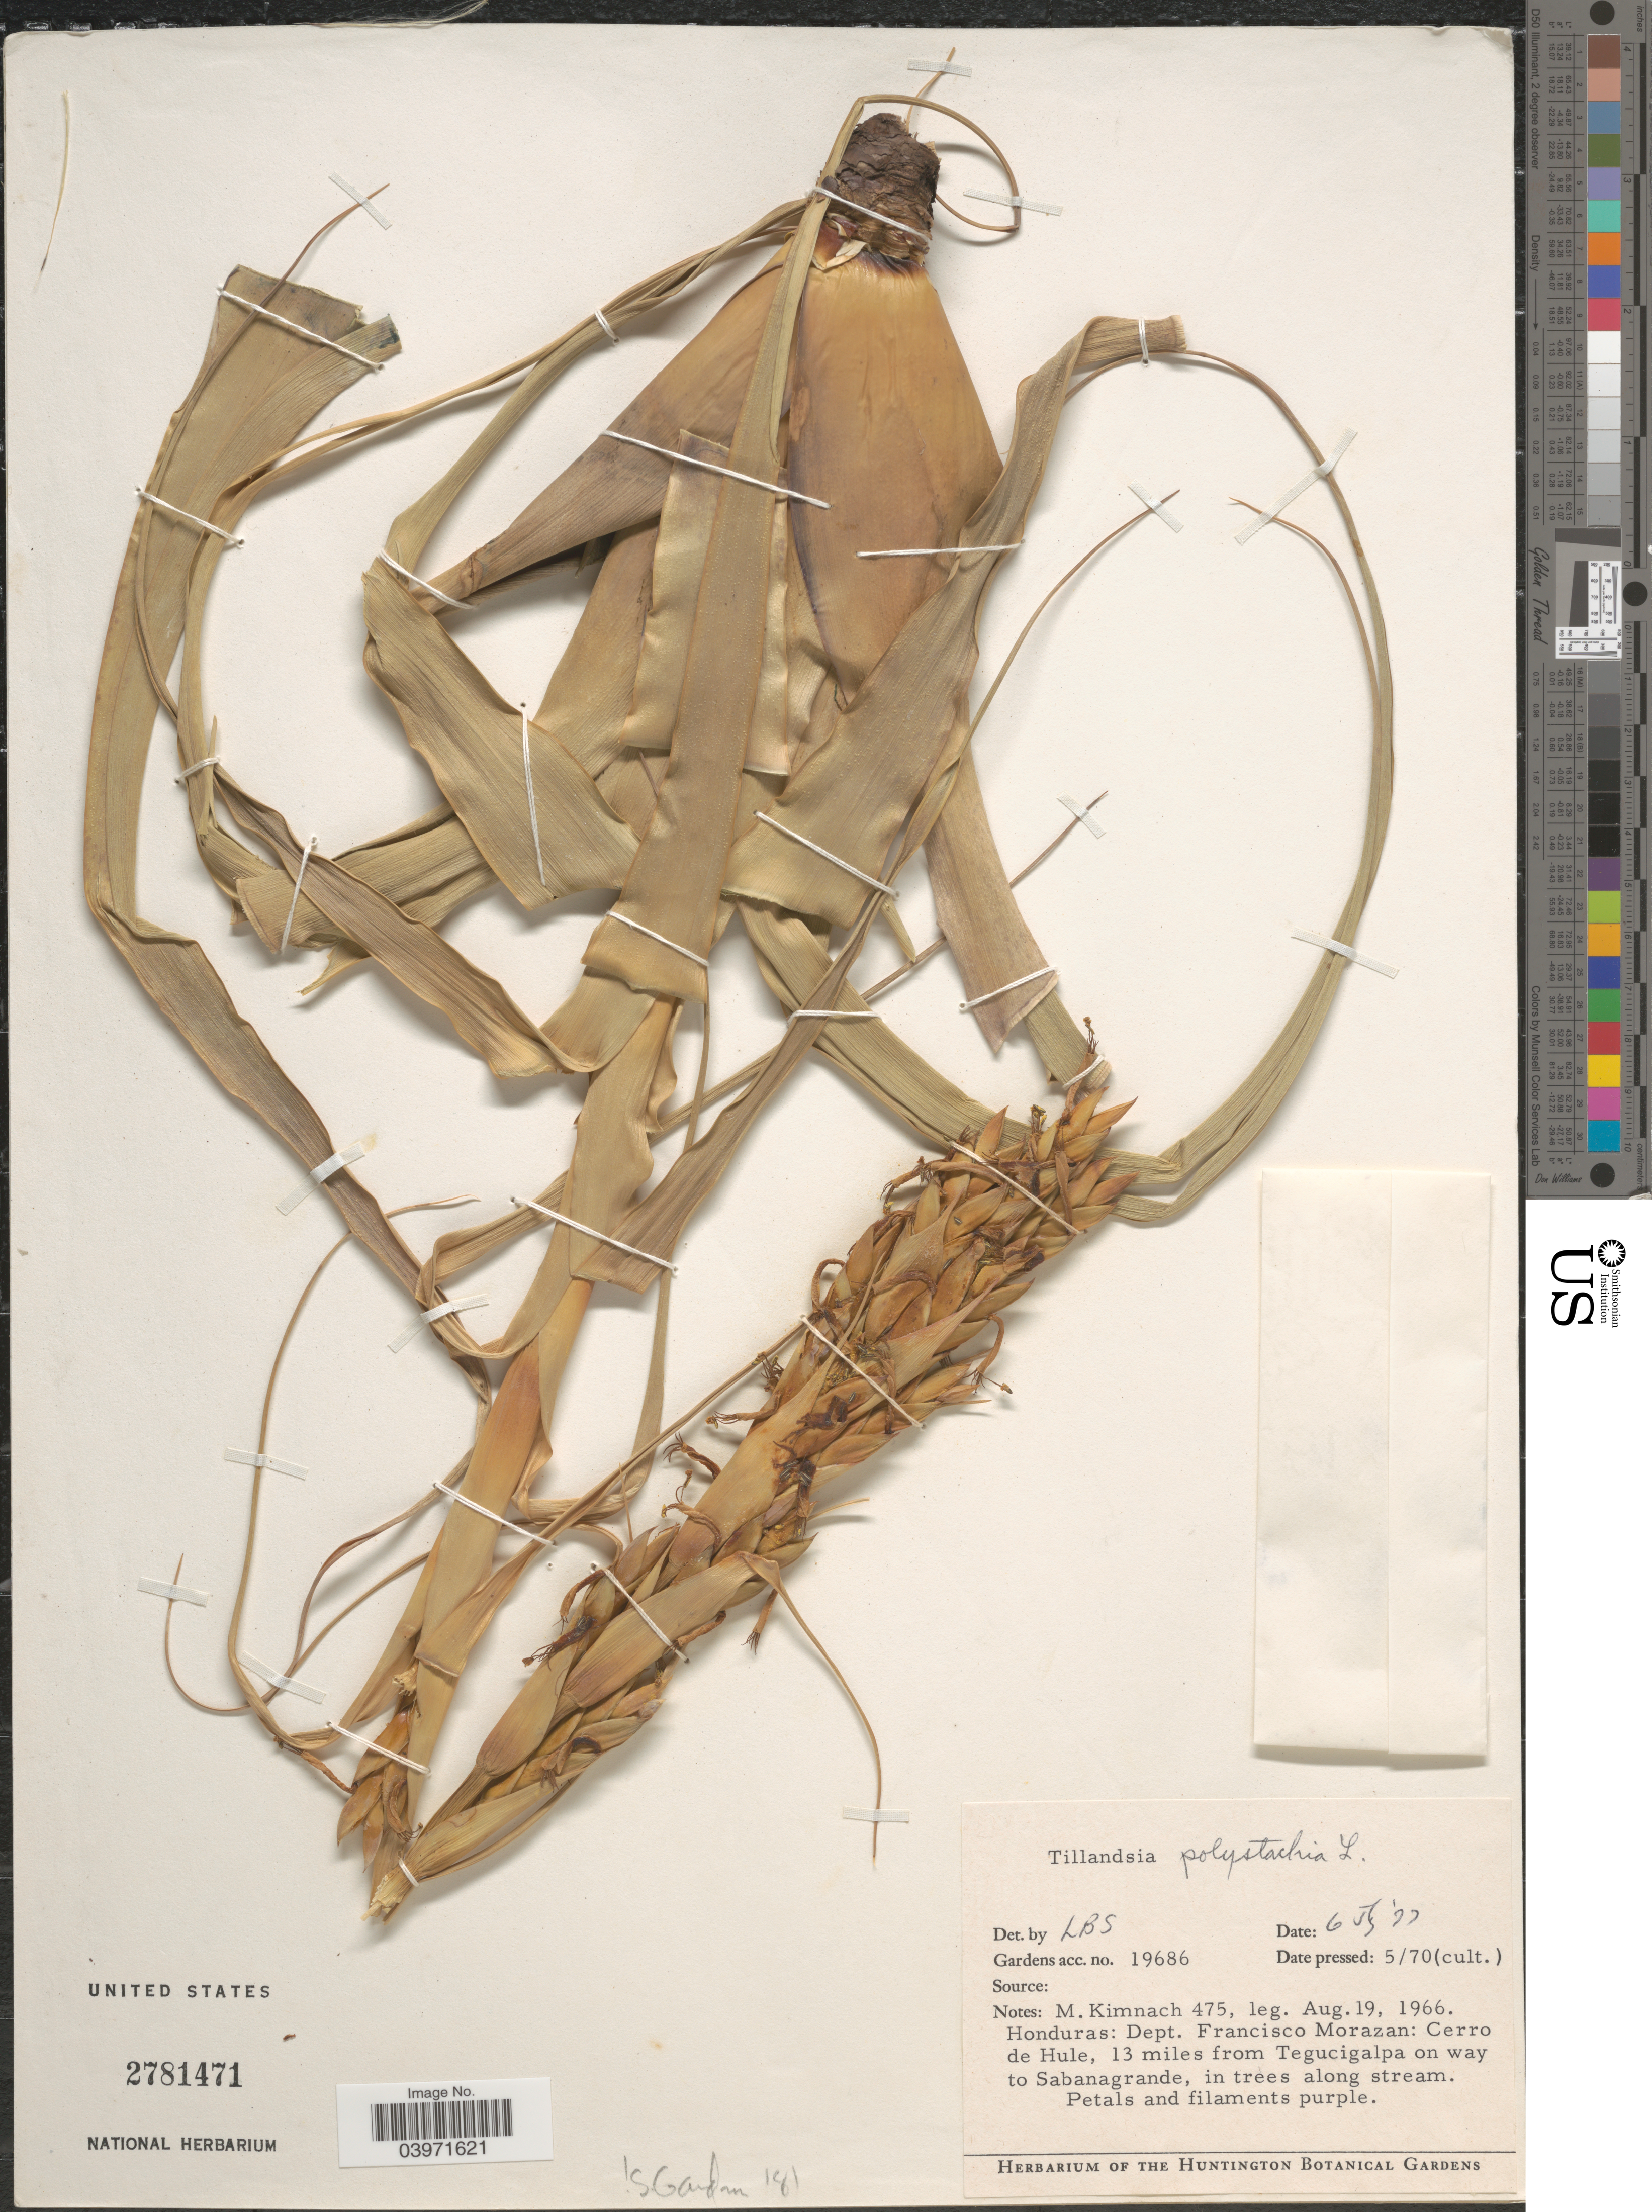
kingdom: Plantae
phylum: Tracheophyta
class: Liliopsida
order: Poales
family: Bromeliaceae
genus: Tillandsia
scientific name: Tillandsia polystachia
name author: (L.) L.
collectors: M. W. Kimnach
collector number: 475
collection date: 1966-08-19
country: Honduras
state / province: Fco. Morazán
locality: Dept. Francisco Morazan: Cerro de Hule, 13 miles from Tegucigalpa on way to Sabanagrande.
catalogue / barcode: US 2781471